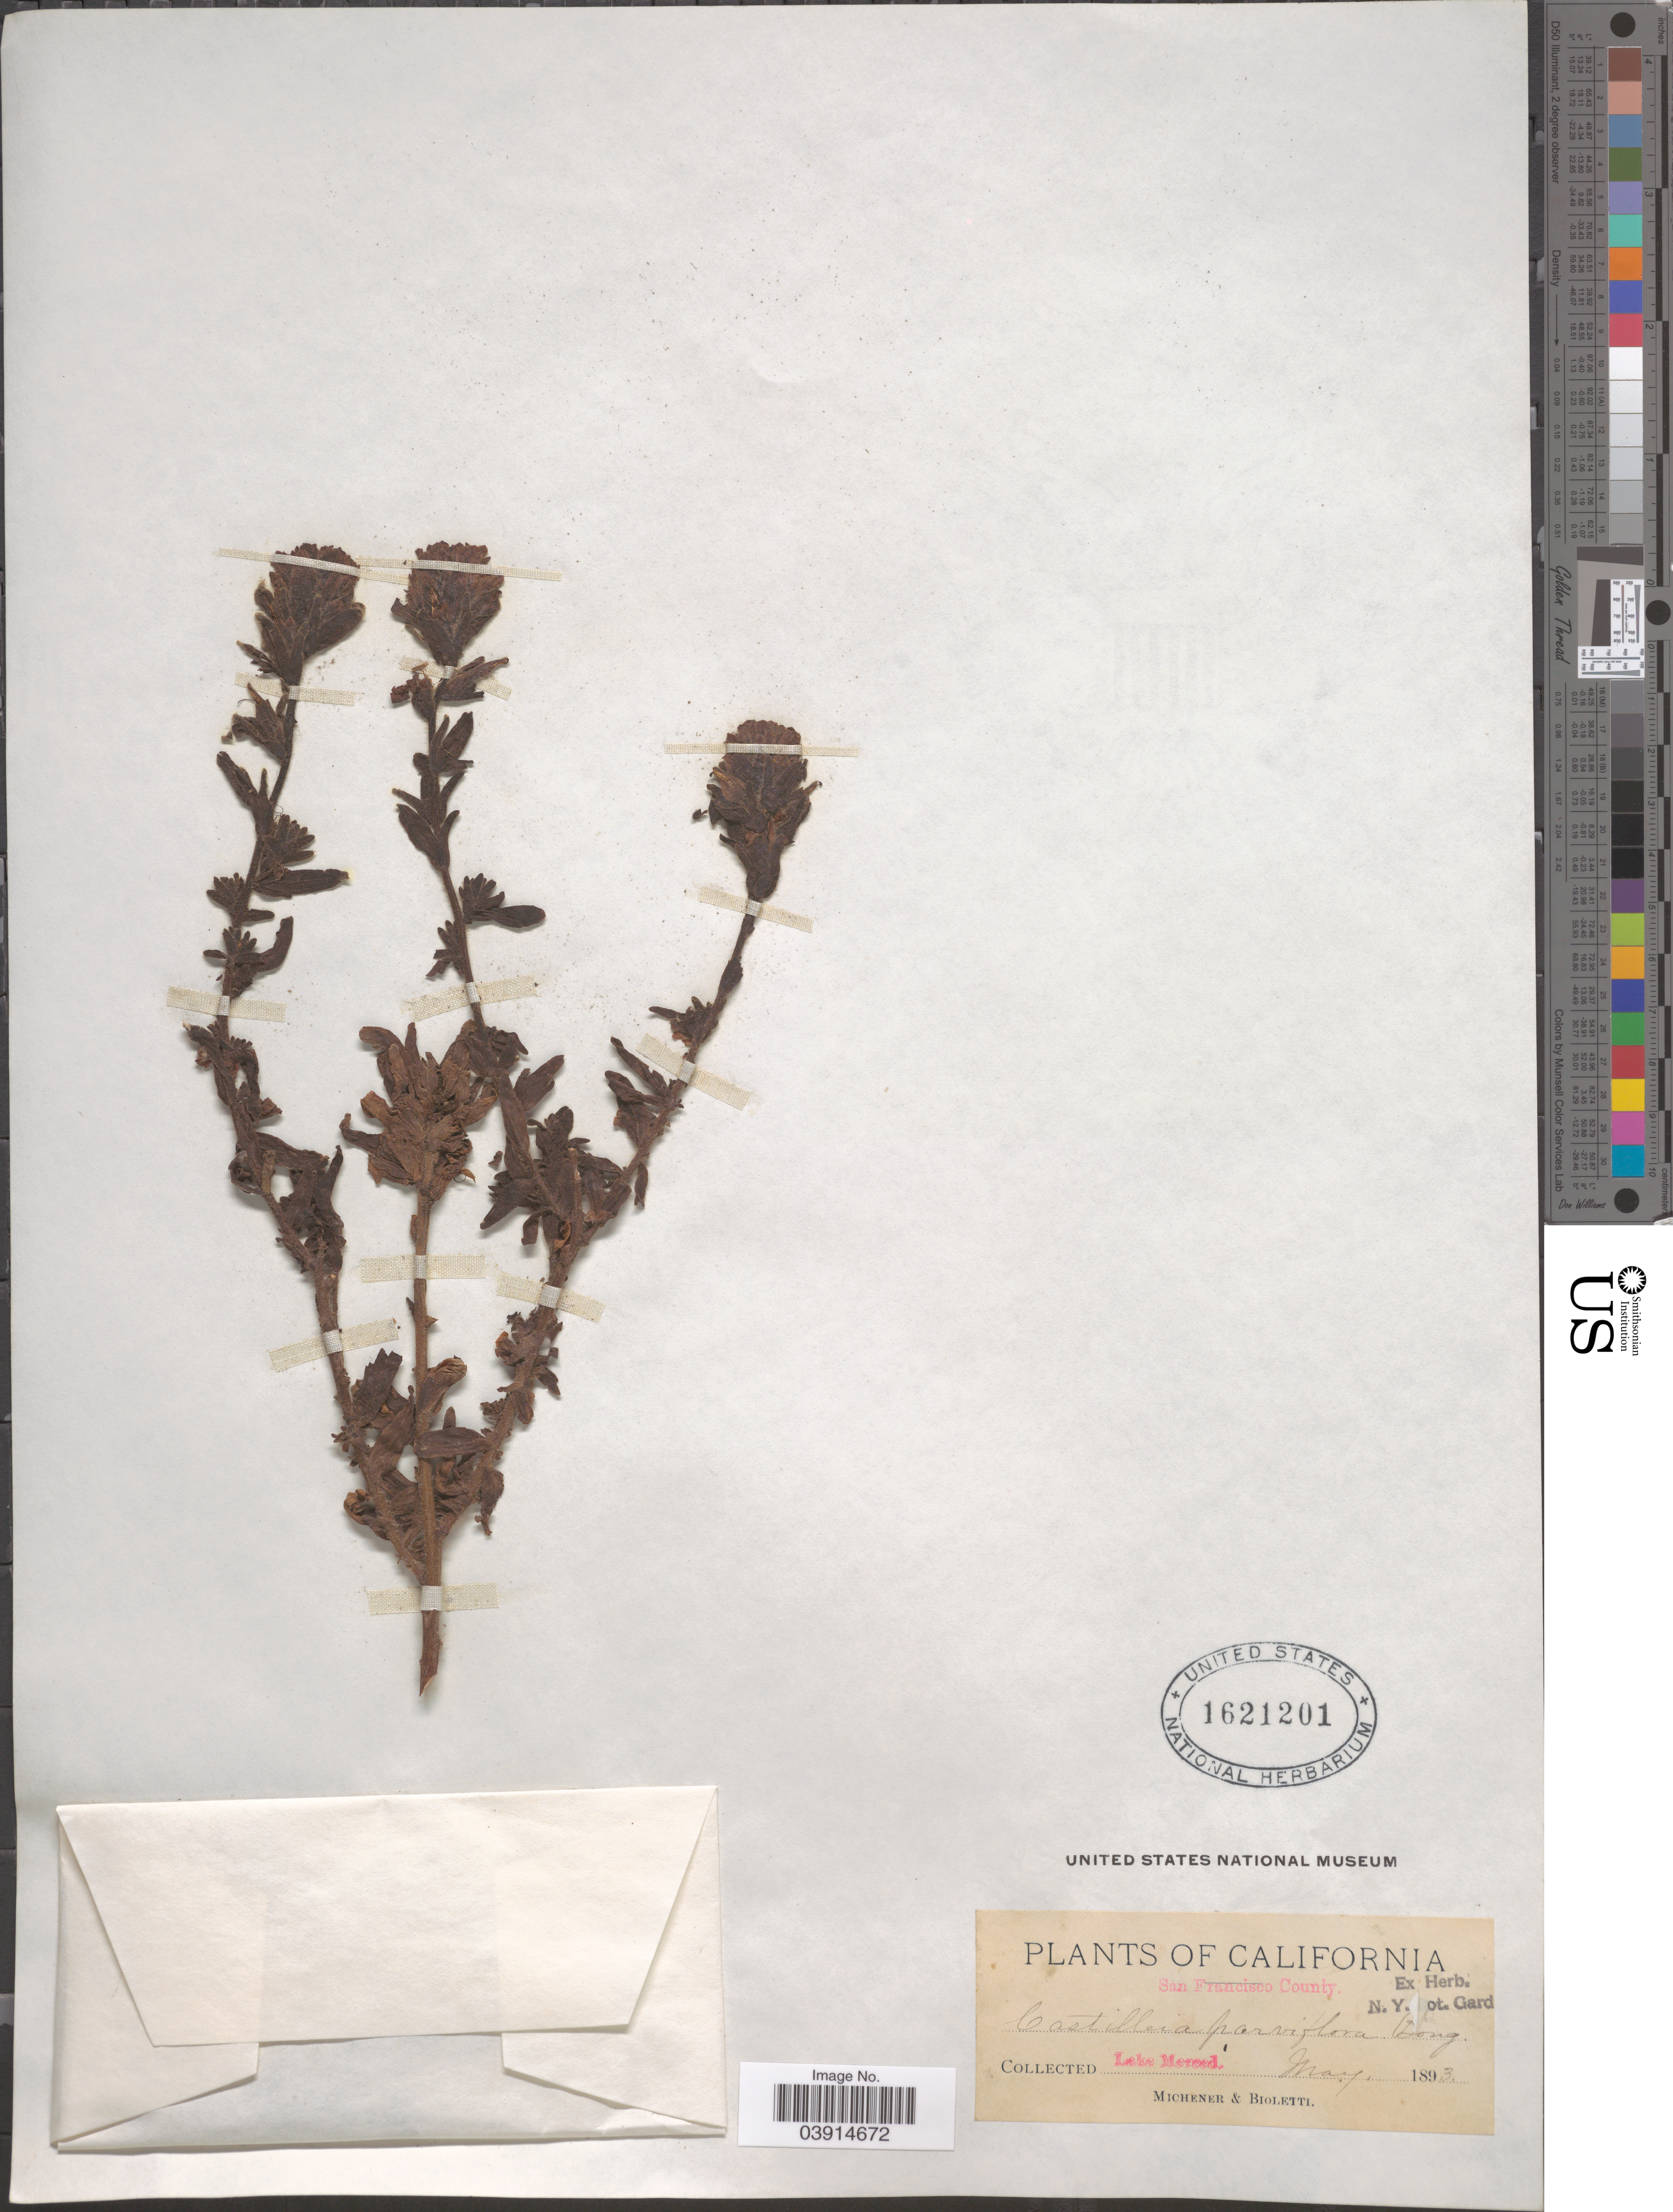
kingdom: Plantae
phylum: Tracheophyta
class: Magnoliopsida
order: Lamiales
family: Orobanchaceae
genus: Castilleja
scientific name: Castilleja sp.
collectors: -. Michener & -- Bioletti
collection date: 1893-05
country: United States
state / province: California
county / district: San Francisco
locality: San Francisco County. Lake Merced.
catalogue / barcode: US 1621201